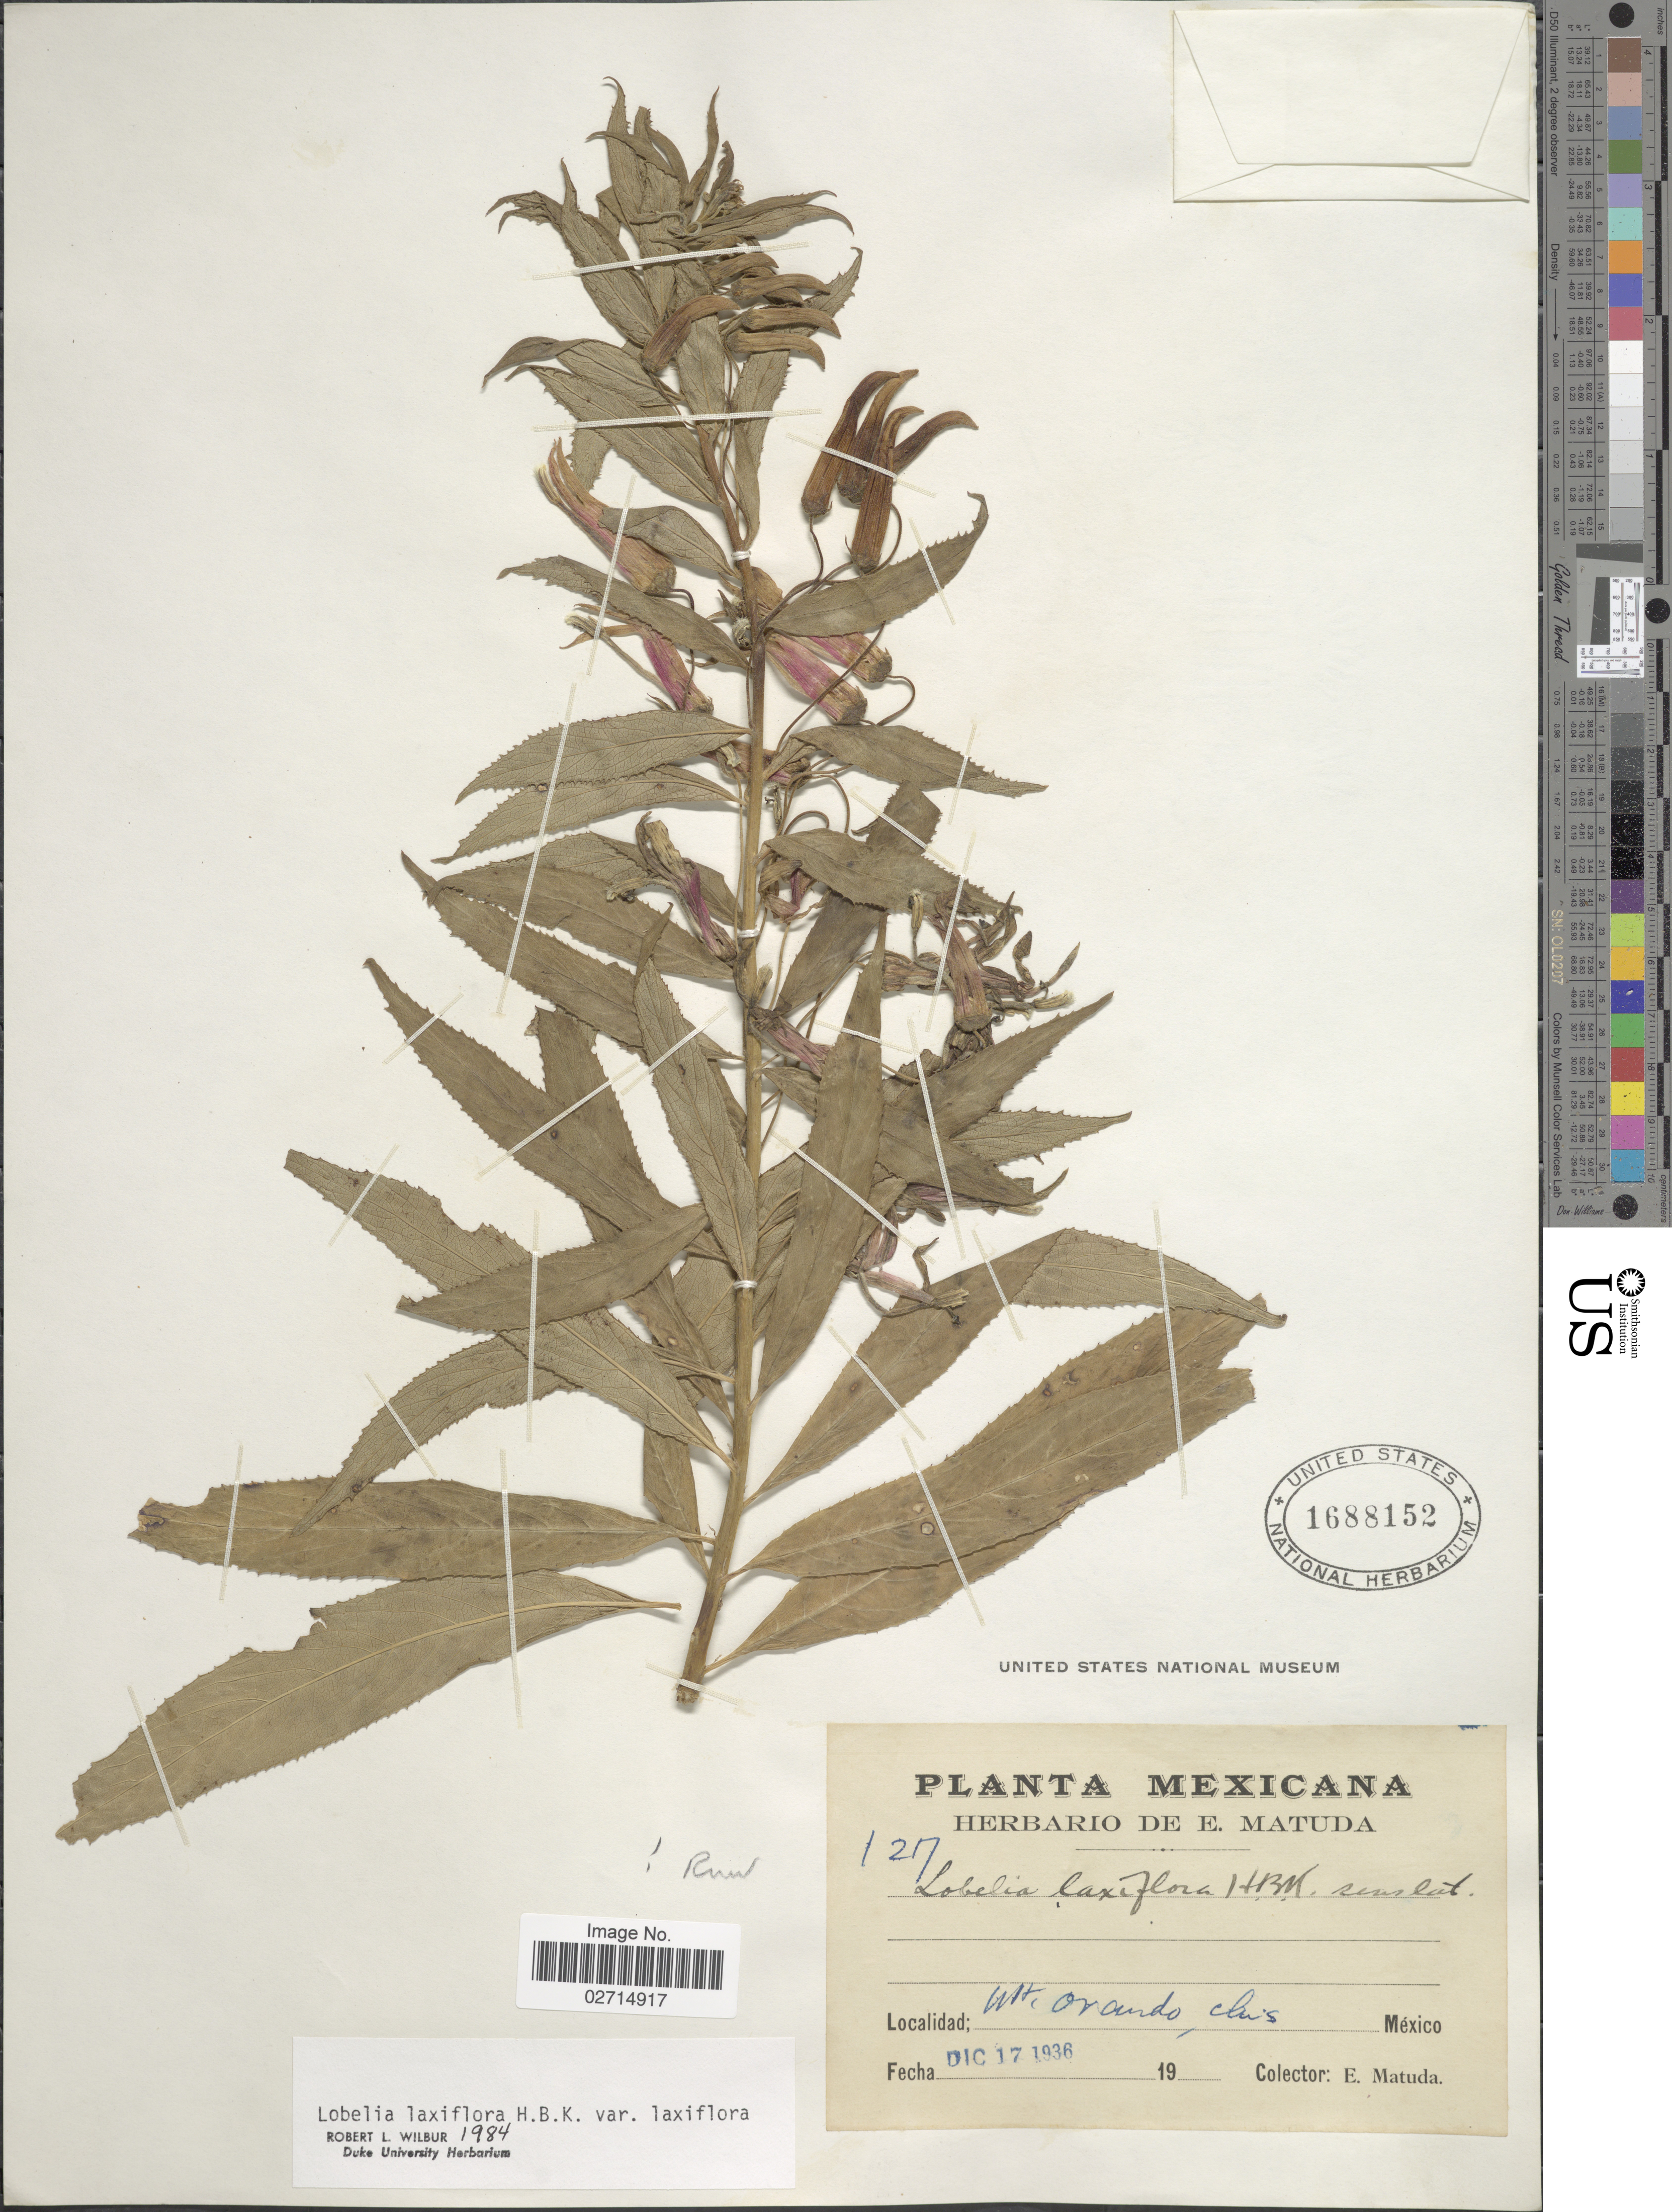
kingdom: Plantae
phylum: Tracheophyta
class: Magnoliopsida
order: Asterales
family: Campanulaceae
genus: Lobelia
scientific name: Lobelia laxiflora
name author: Kunth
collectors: E. Matuda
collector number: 127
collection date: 1936-12-17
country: Mexico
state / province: Chiapas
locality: Mt. Ovando, Chis., Mexico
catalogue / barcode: US 1688152